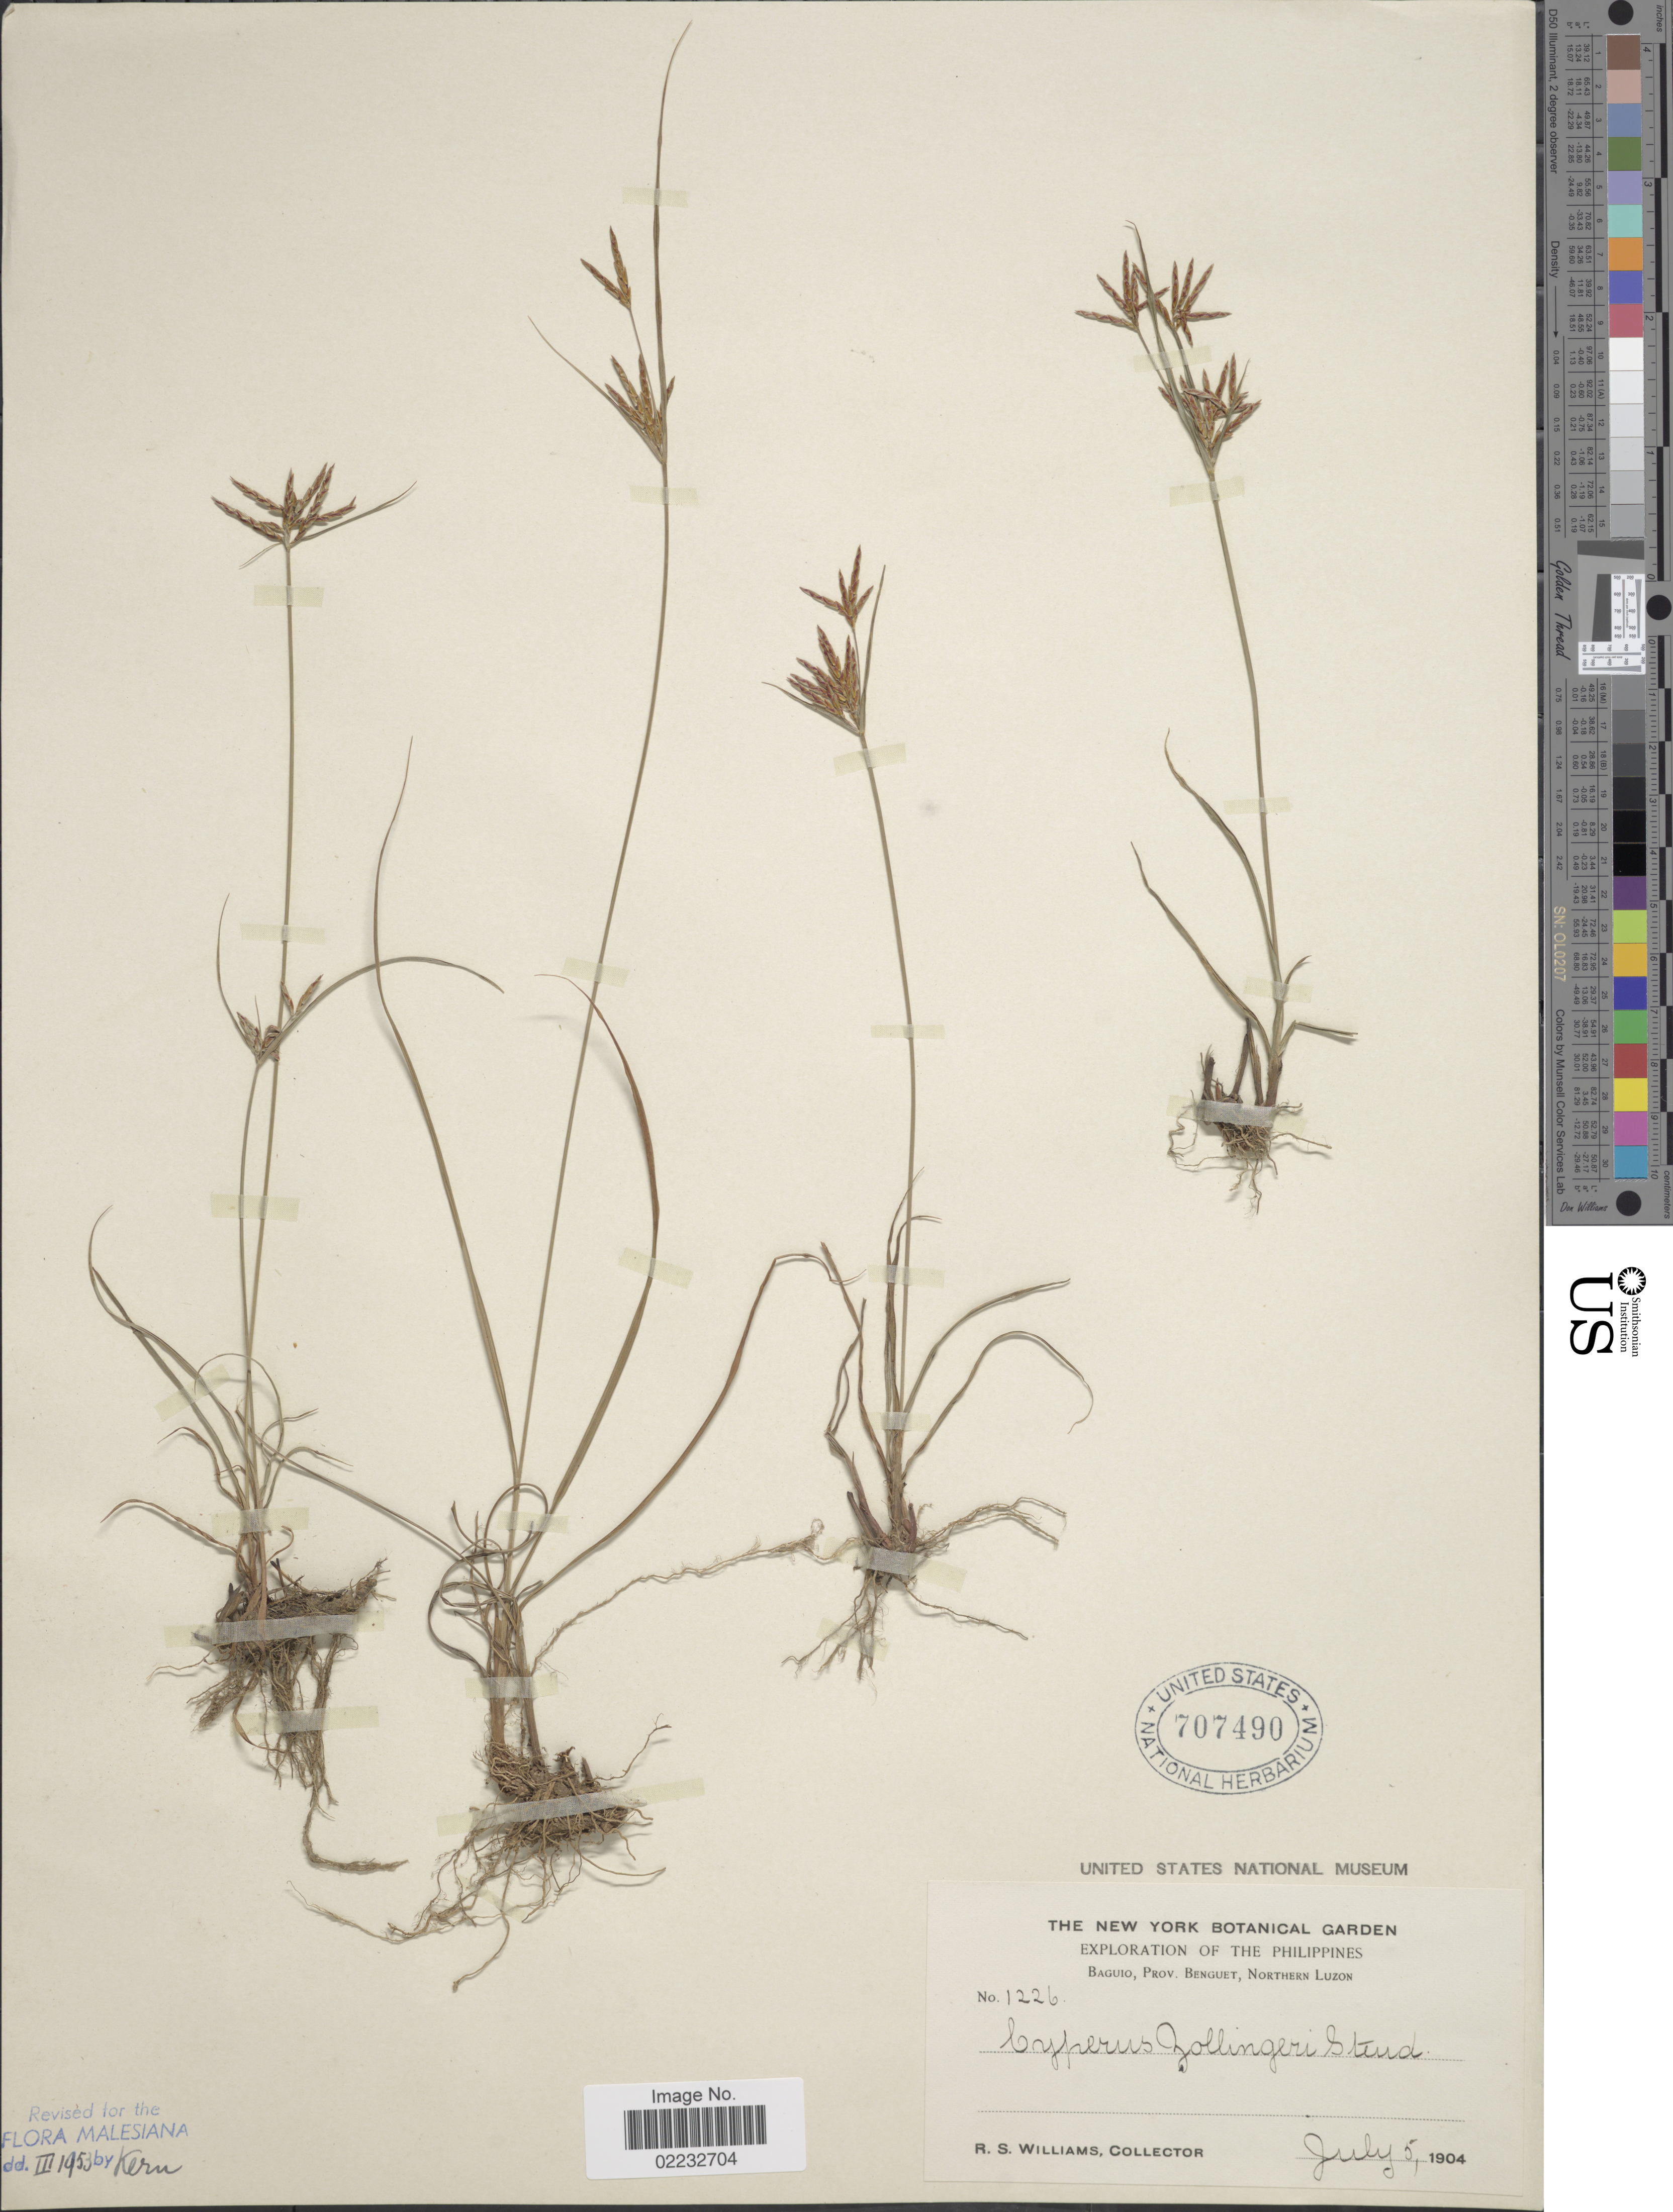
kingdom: Plantae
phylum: Tracheophyta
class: Liliopsida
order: Poales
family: Cyperaceae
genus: Cyperus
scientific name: Cyperus tenuiculmis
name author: Boeckeler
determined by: Strong, Mark T., (BOT), Smithsonian Institution - National Museum of Natural History (UNITED STATES)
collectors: R. S. Williams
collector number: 1226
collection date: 1904-07-05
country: Philippines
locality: Baguio, Prov. Benguet, Northern Luzon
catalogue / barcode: US 707490